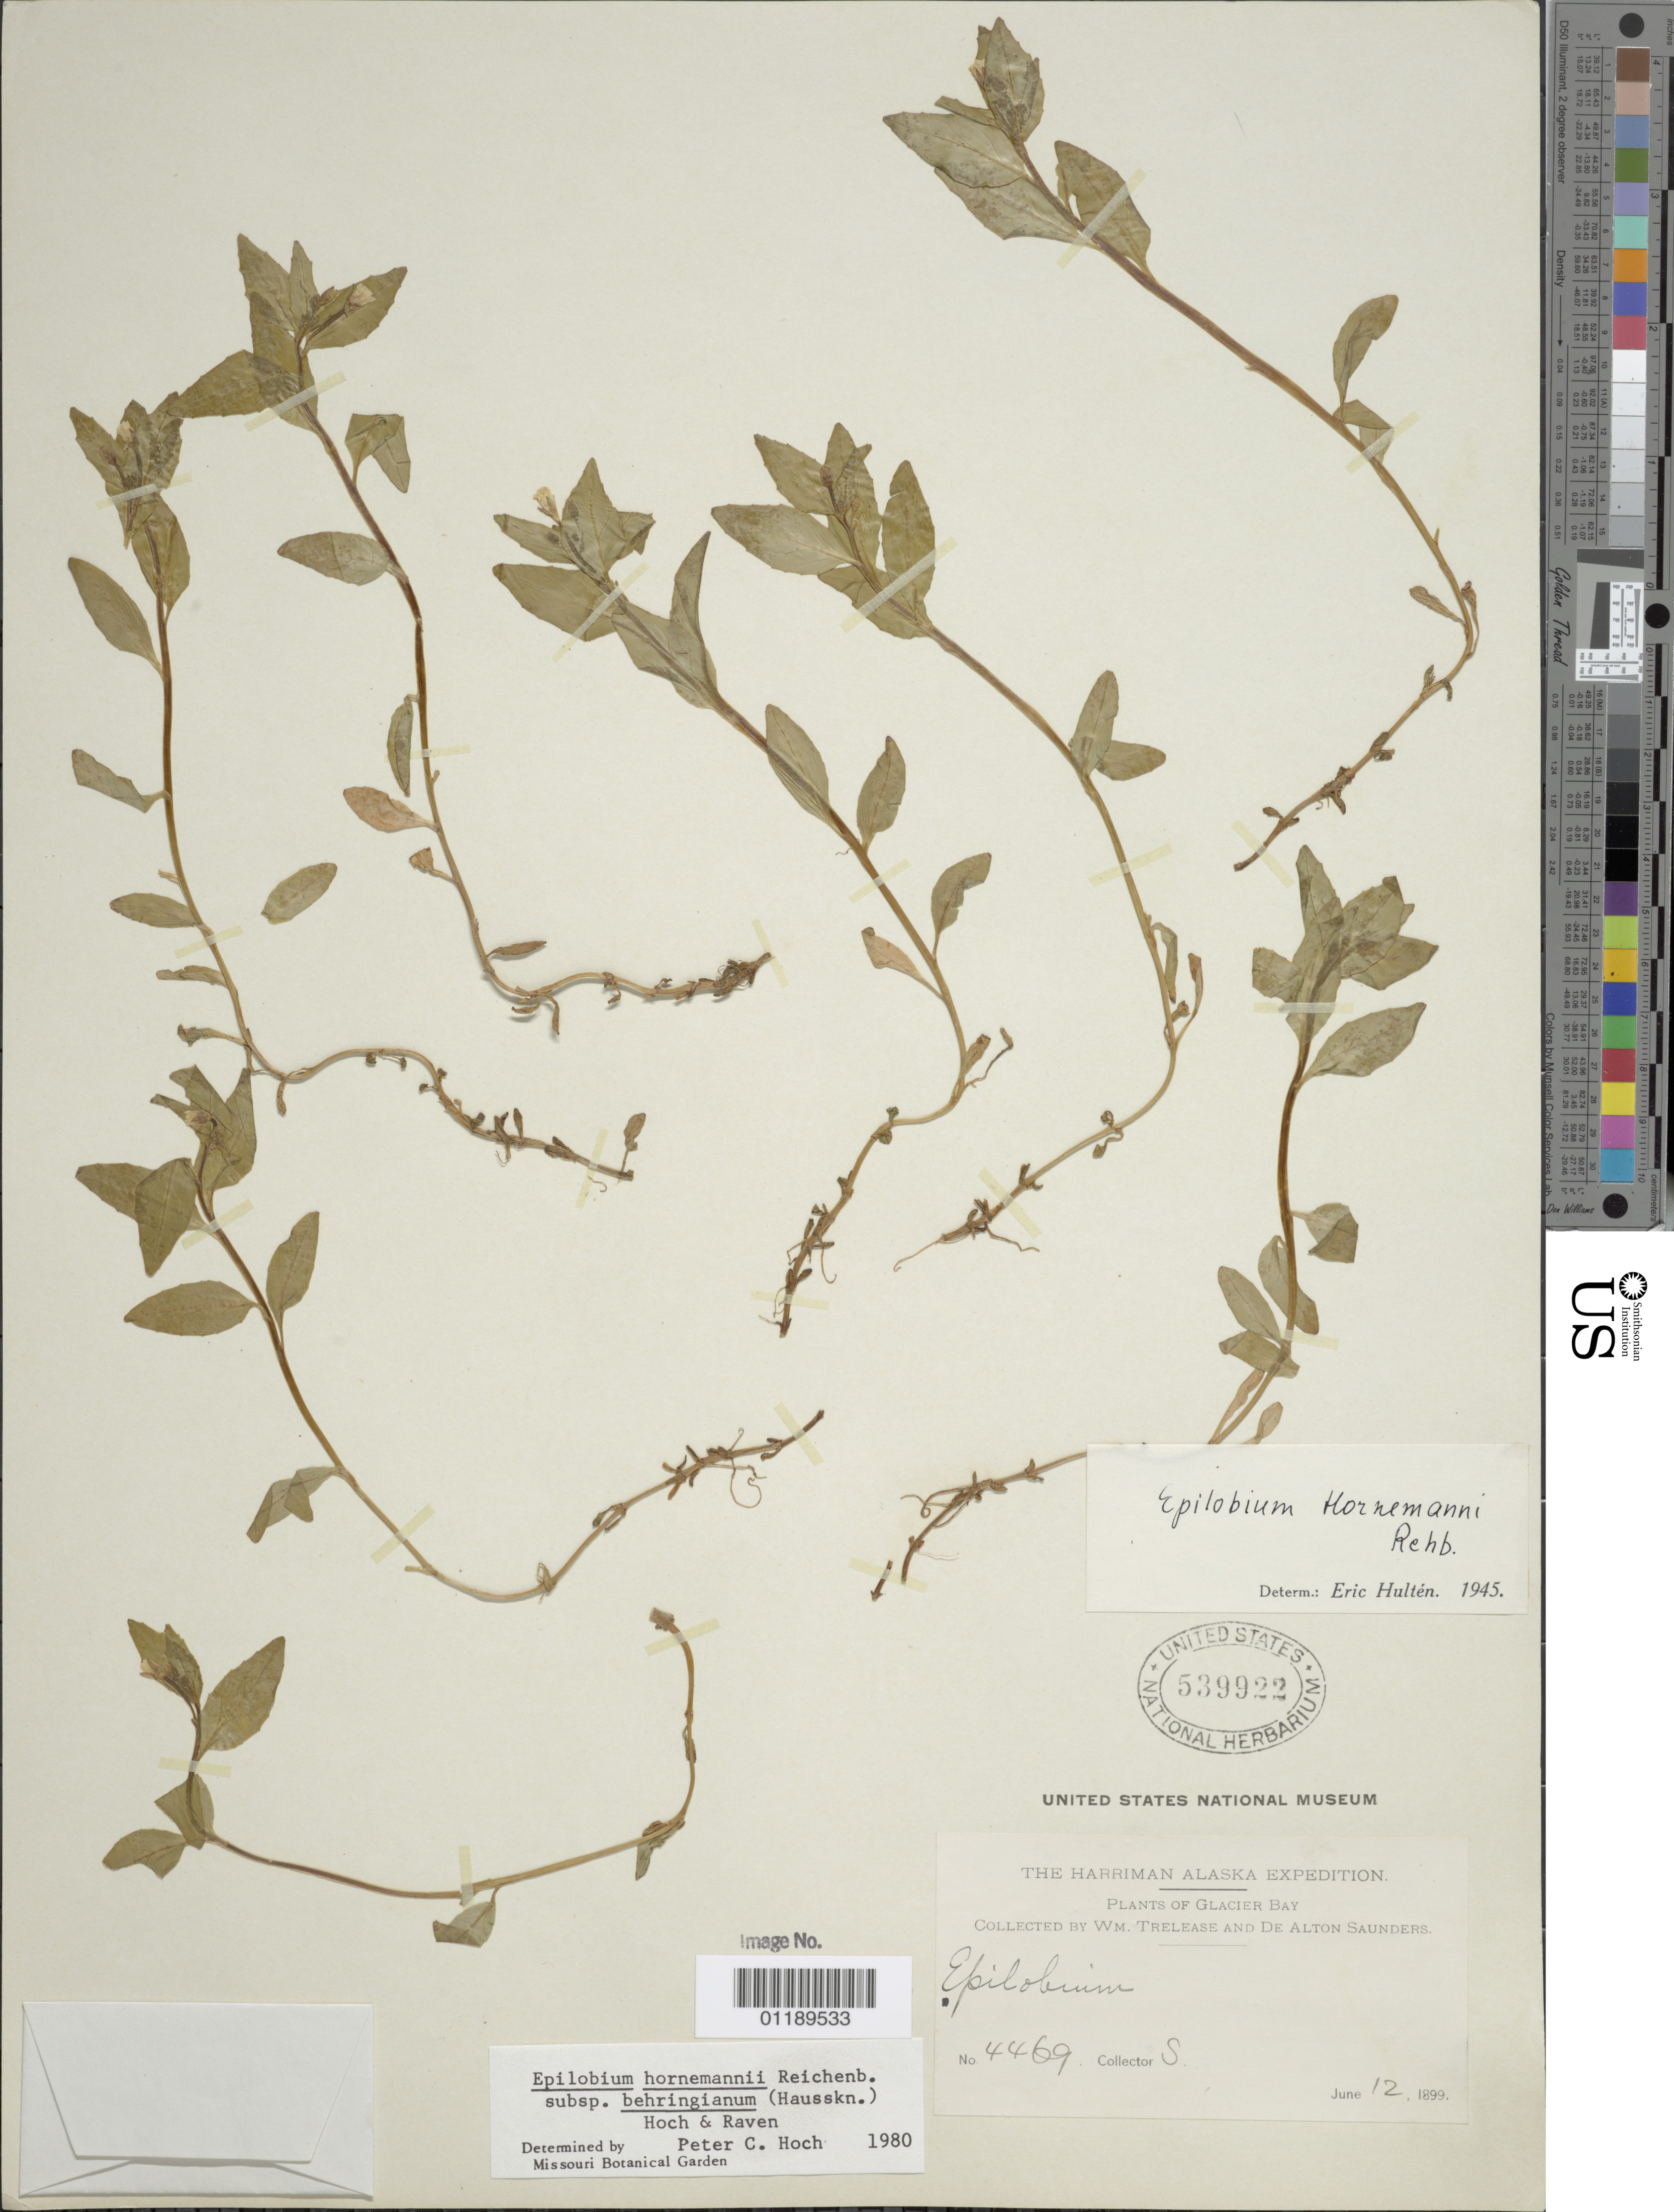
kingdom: Plantae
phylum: Tracheophyta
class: Magnoliopsida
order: Myrtales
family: Onagraceae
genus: Epilobium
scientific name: Epilobium hornemannii subsp. behringianum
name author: (Hausskn.) Hoch & P.H. Raven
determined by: Hoch, P. C.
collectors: W. Trelease & D. Saunders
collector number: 4469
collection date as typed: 12 Jun 1899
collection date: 1899-06-12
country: United States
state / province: Alaska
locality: Glacier Bay.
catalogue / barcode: US 539922